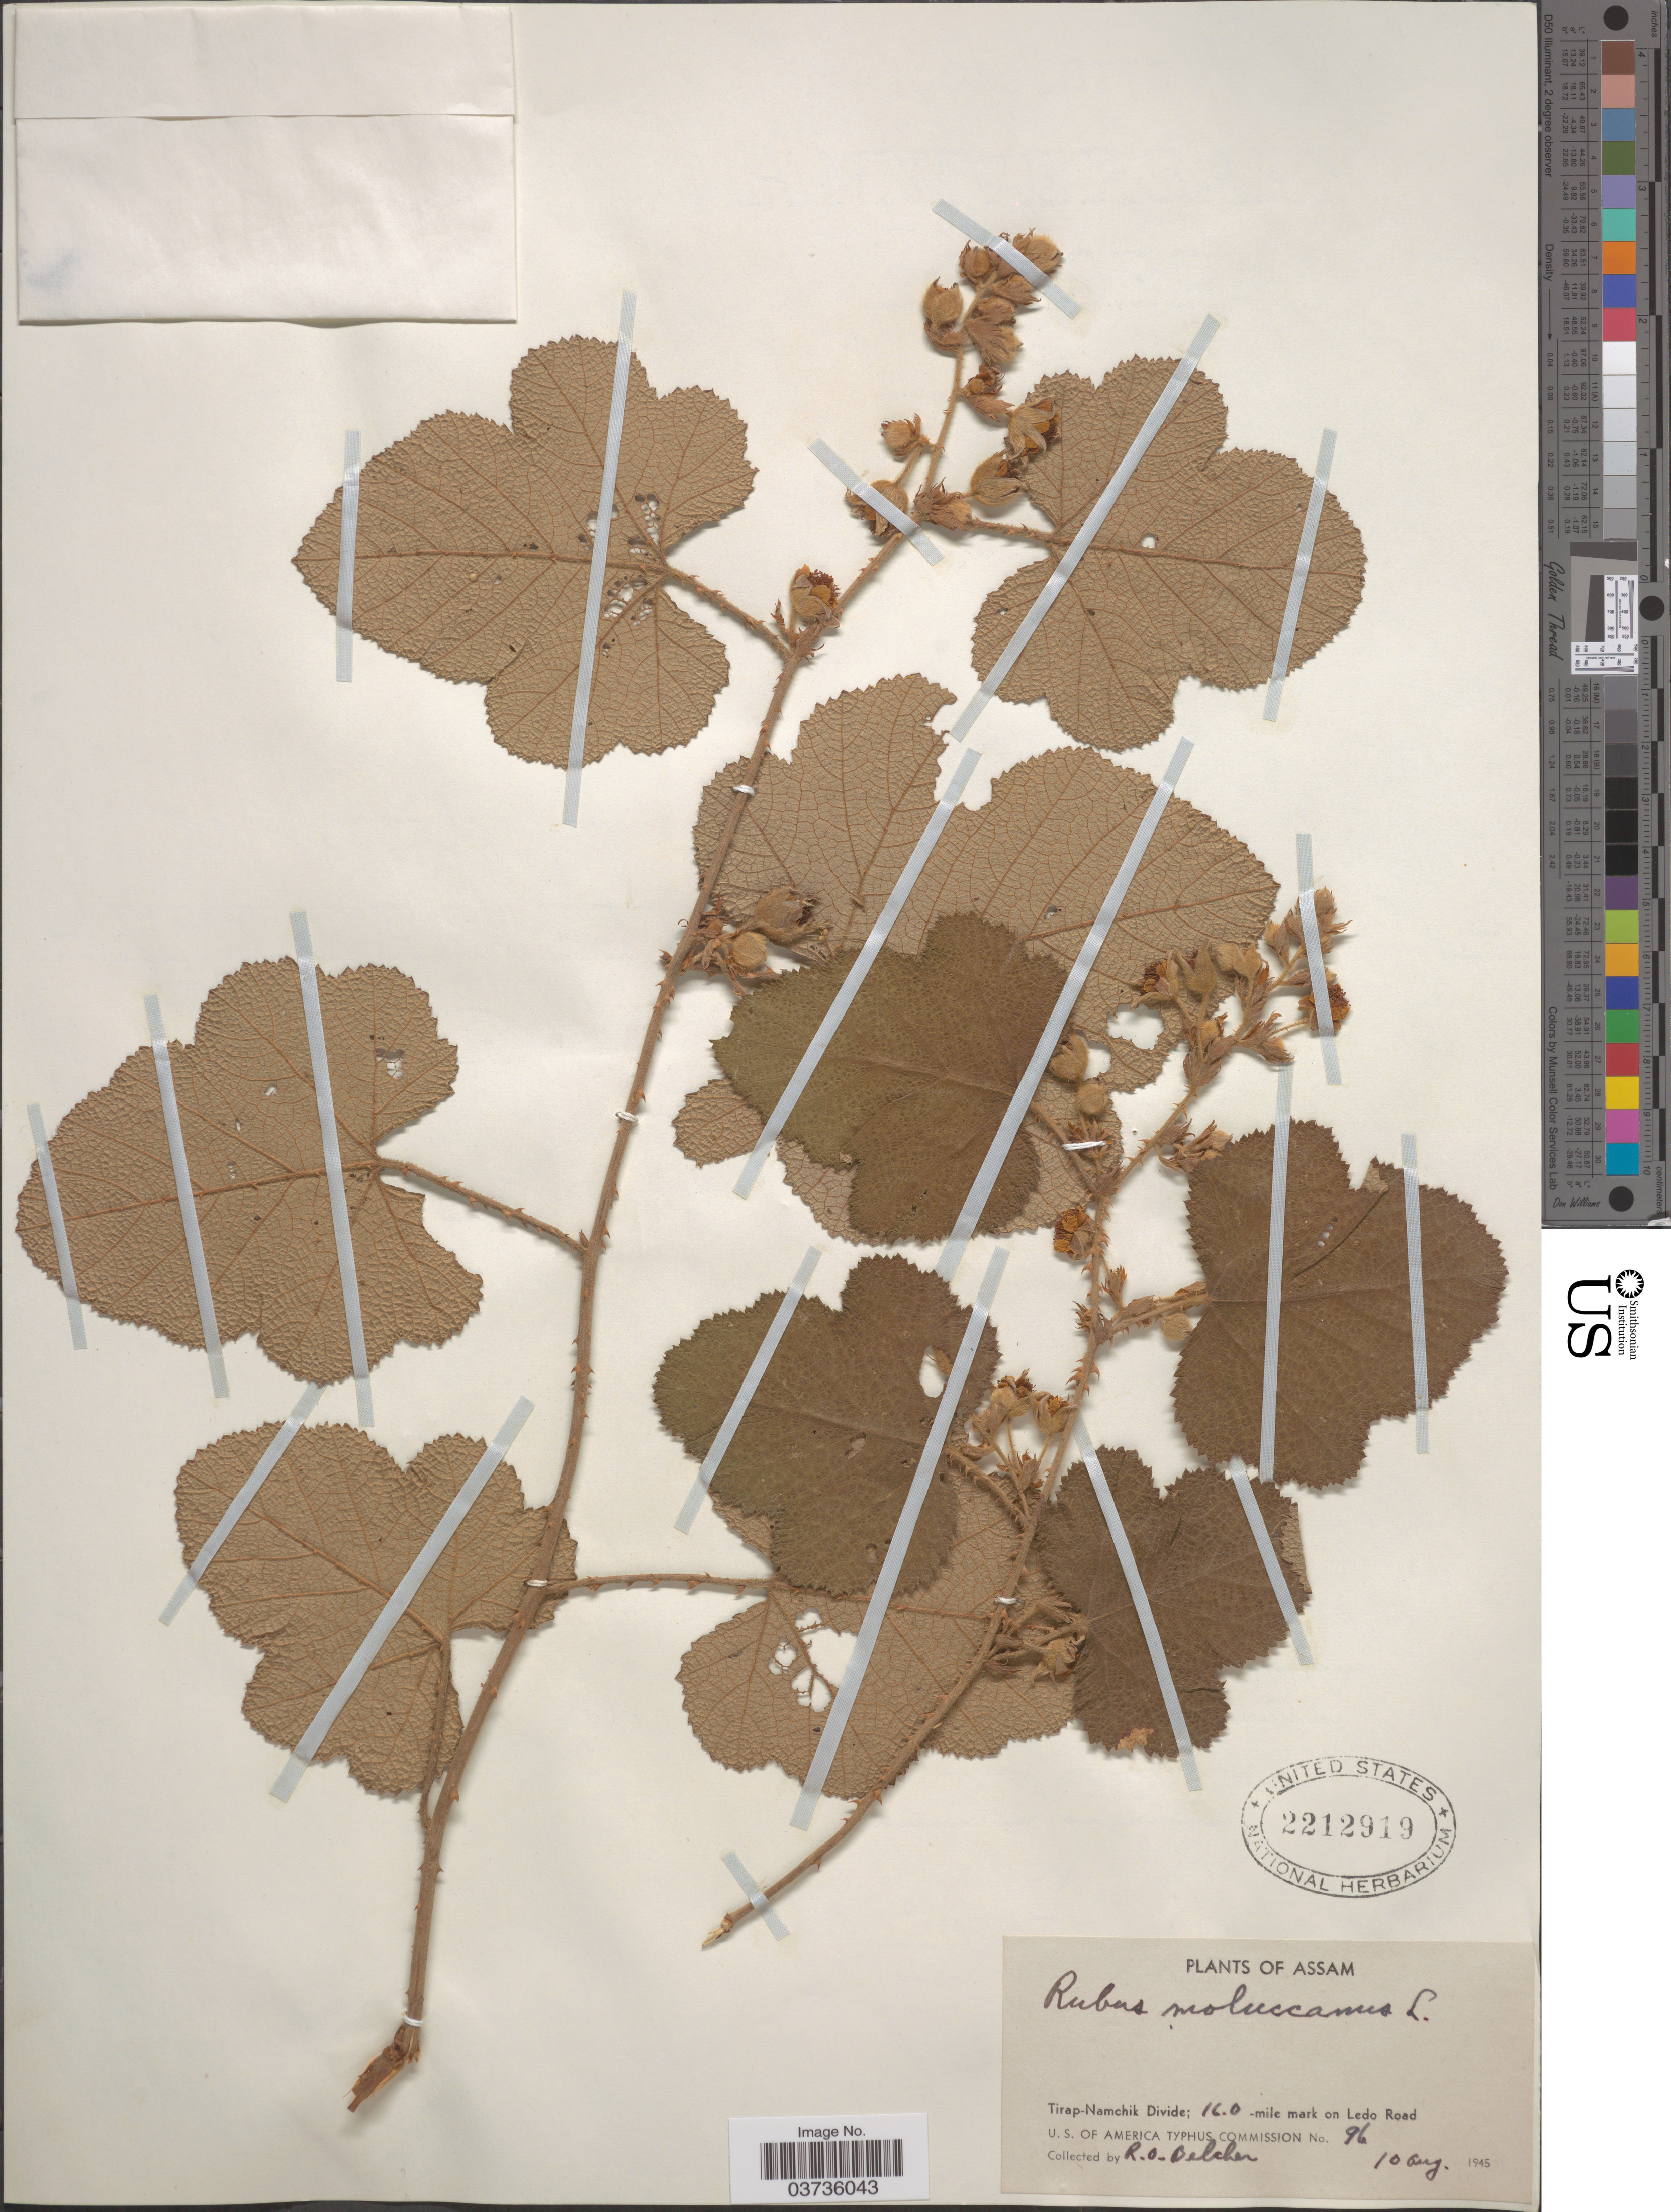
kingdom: Plantae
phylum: Tracheophyta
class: Magnoliopsida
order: Rosales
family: Rosaceae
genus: Rubus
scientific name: Rubus moluccanus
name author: L.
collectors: R. Belcher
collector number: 96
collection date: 1945-08-10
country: India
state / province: Assam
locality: Tirap-Namchik Divide; 16.0 -mile mark on Ledo Road.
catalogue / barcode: US 2212919